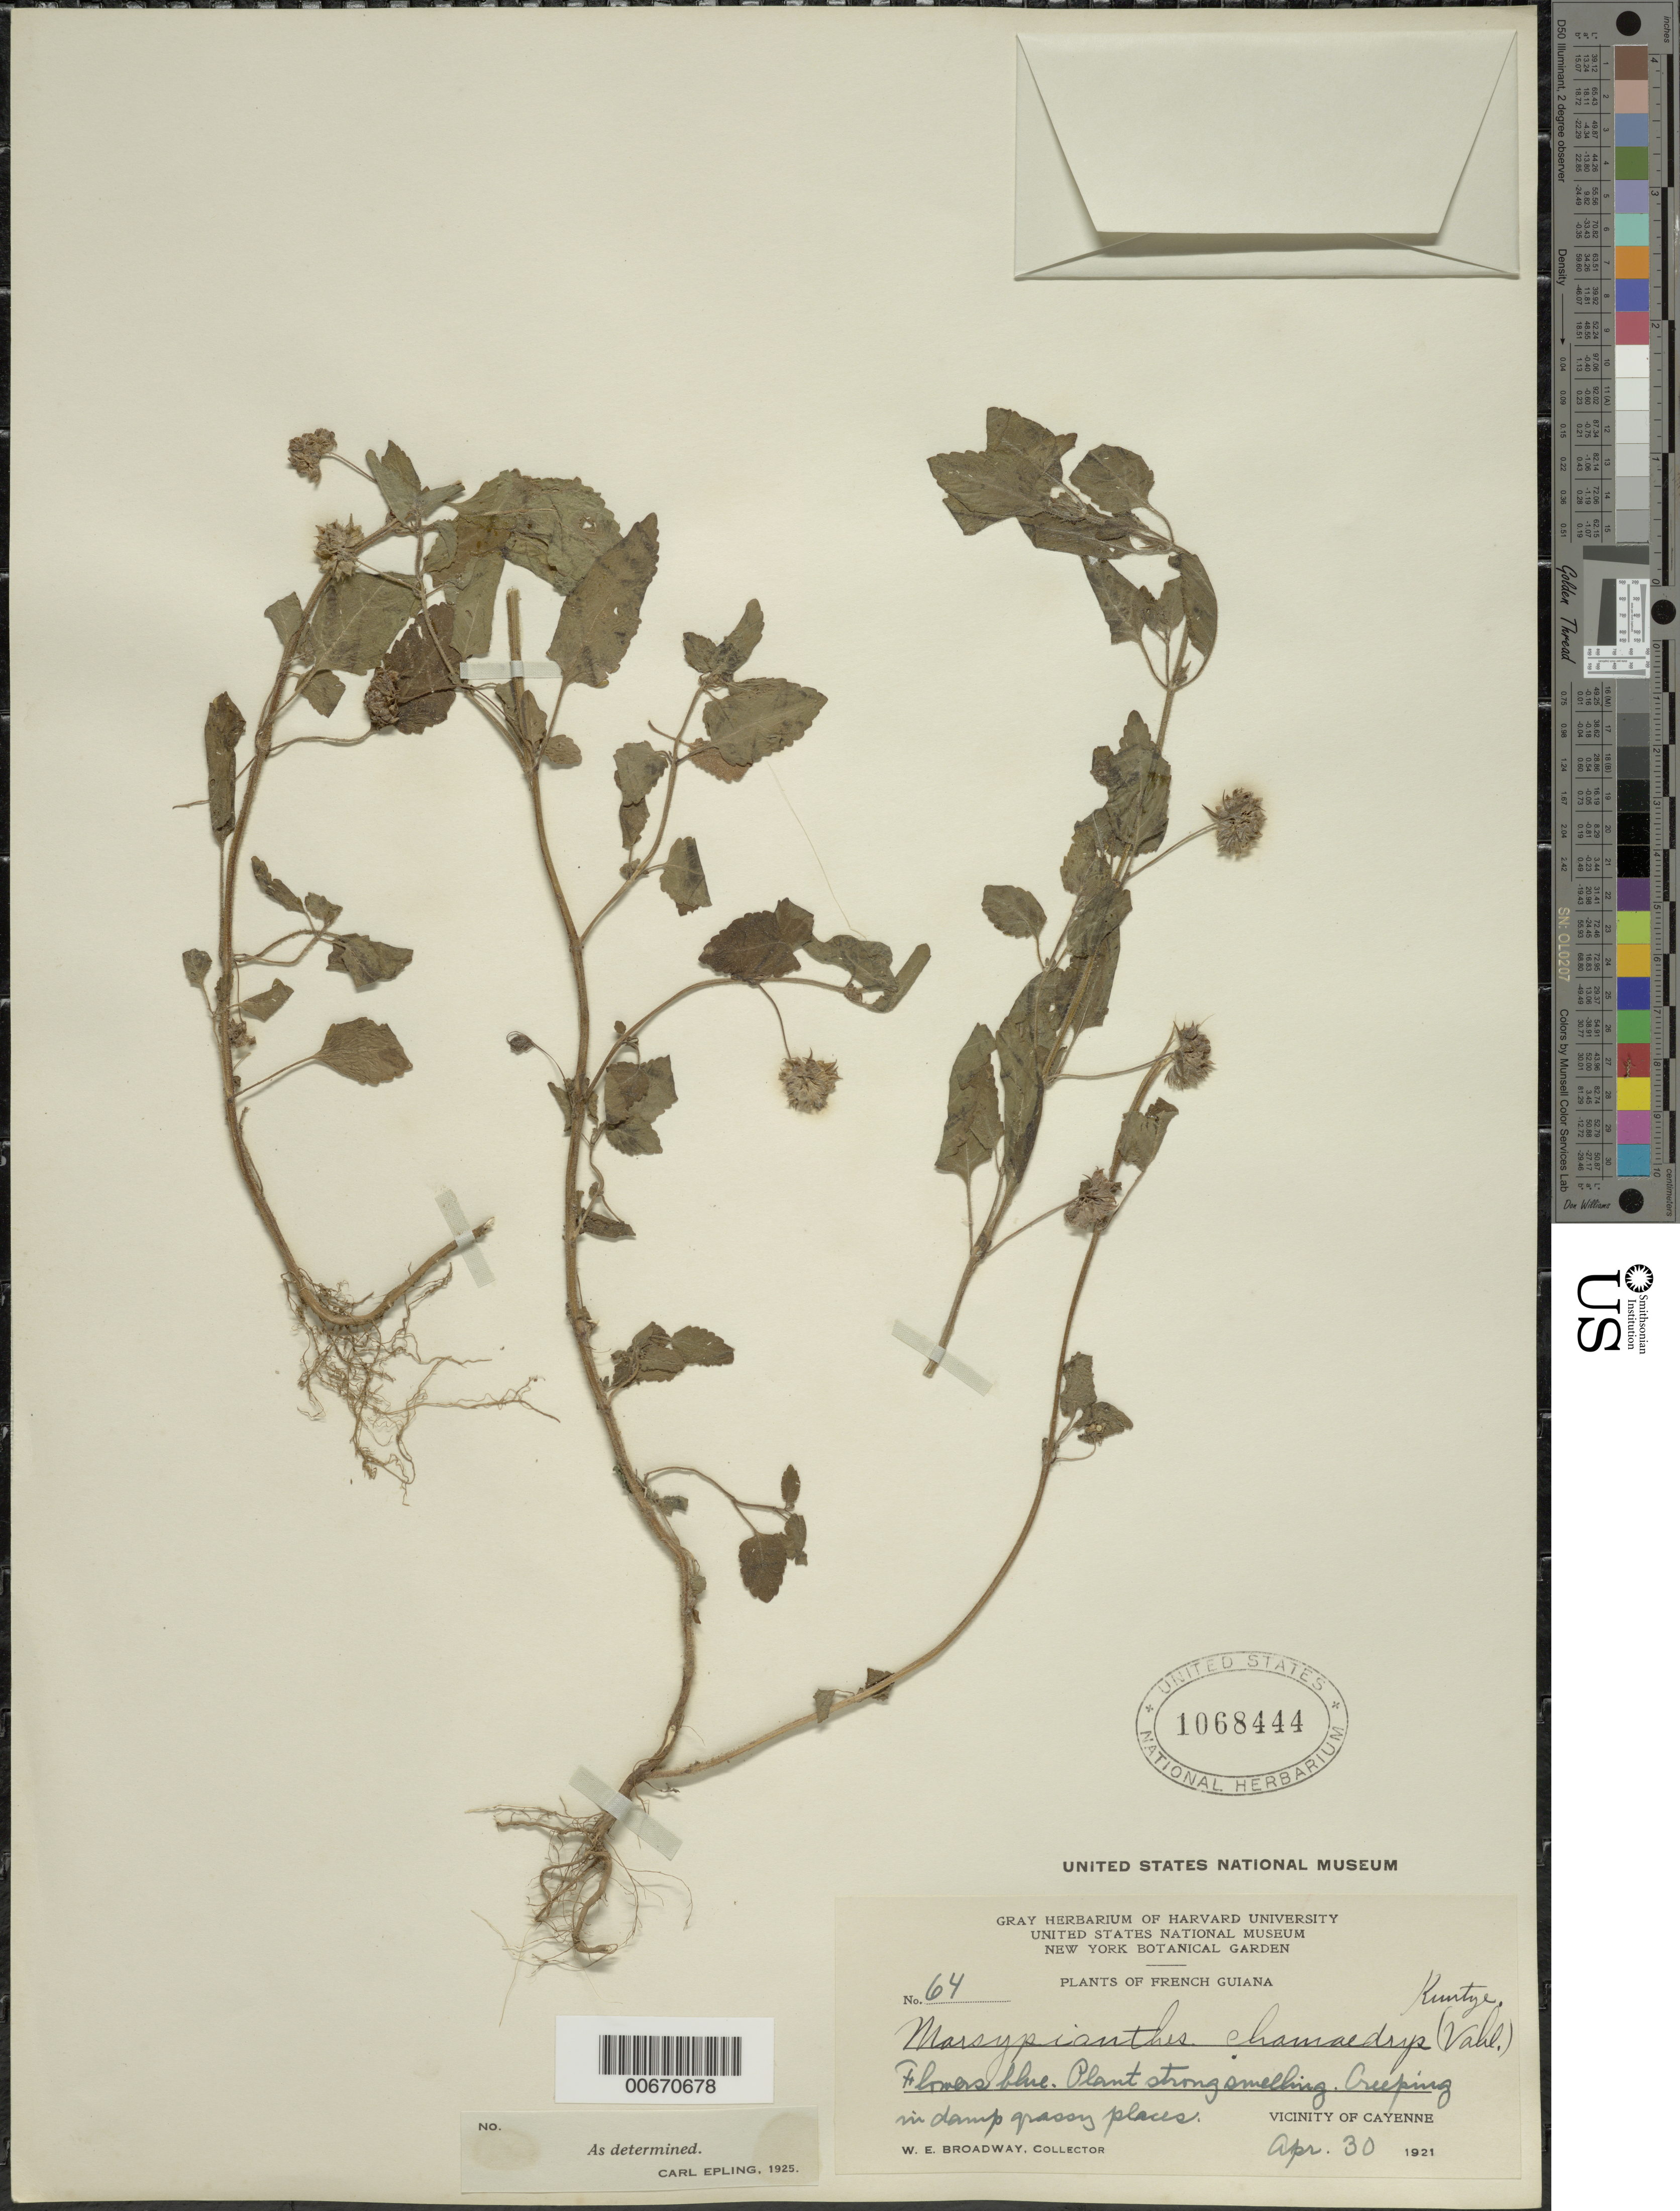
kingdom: Plantae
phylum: Tracheophyta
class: Magnoliopsida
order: Lamiales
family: Lamiaceae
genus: Marsypianthes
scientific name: Marsypianthes chamaedrys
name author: (Vahl) Kuntze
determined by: Epling, C. C.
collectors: W. E. Broadway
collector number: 64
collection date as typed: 30-Apr-21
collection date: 1921-04-30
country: French Guiana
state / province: Cayenne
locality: Cayenne, vic.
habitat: Damp grassy places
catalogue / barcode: US 1068444